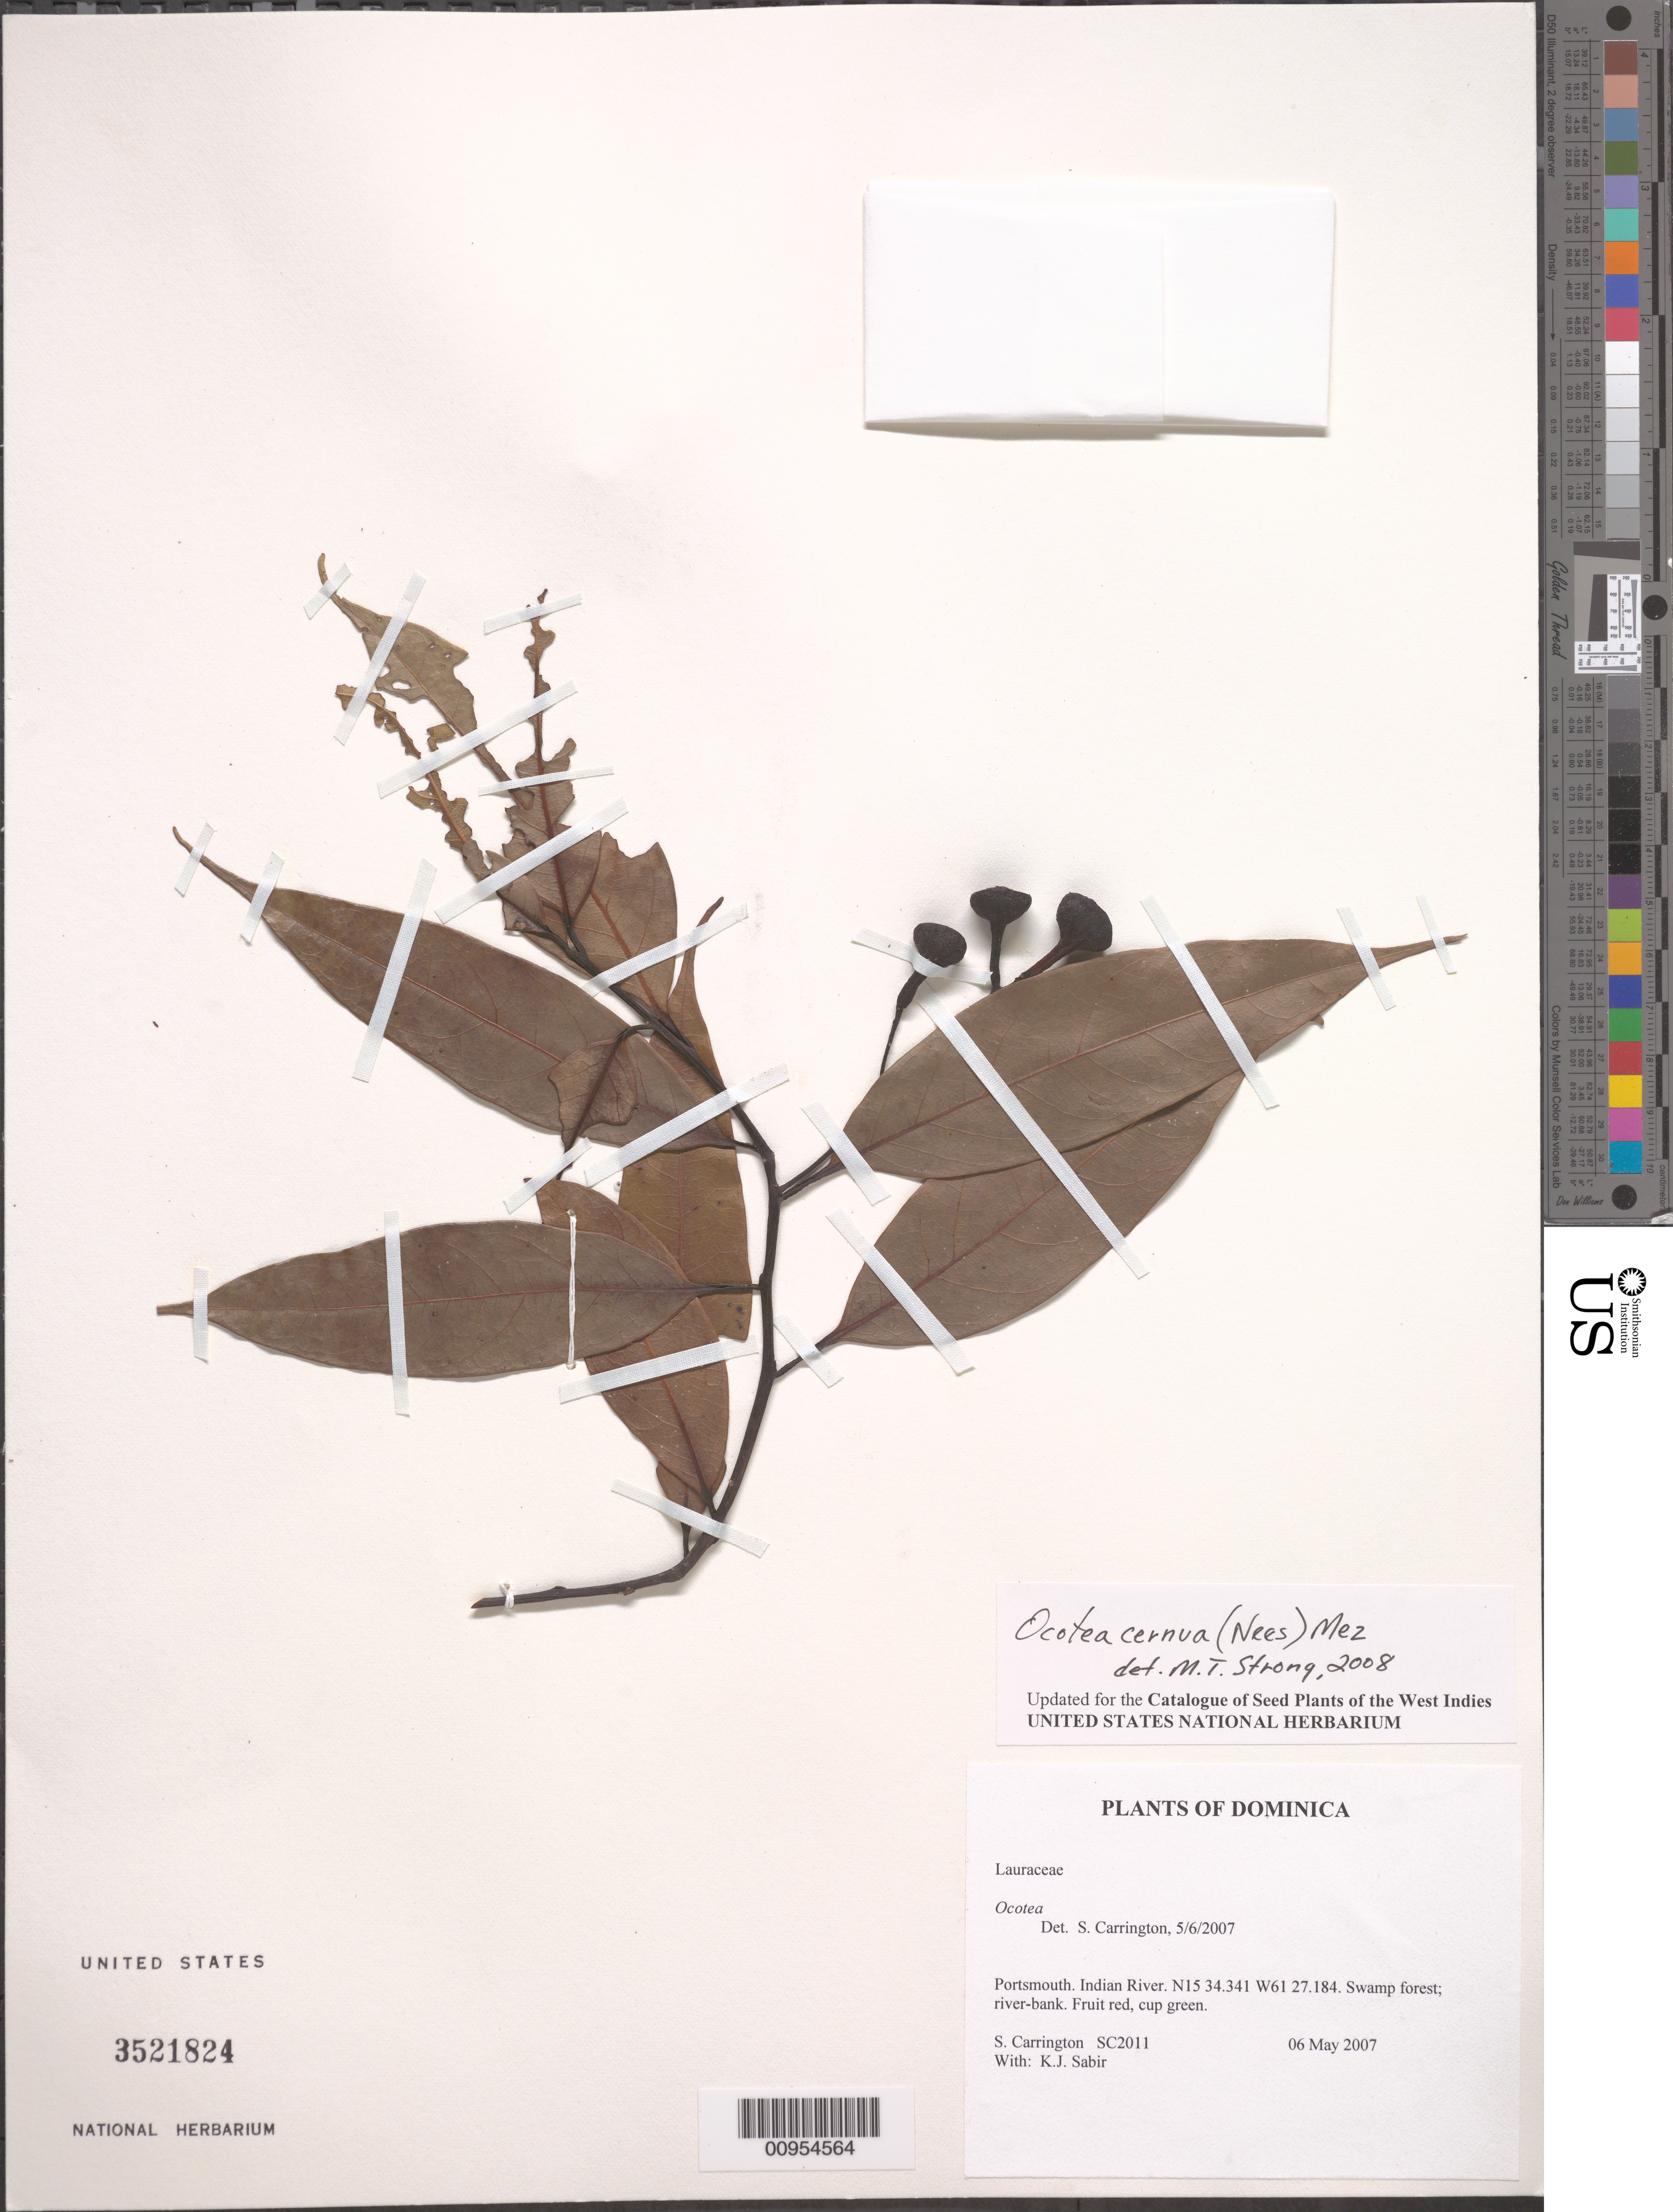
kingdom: Plantae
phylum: Tracheophyta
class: Magnoliopsida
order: Laurales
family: Lauraceae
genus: Ocotea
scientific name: Ocotea cernua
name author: (Nees) Mez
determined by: Strong, M. T., (US), Smithsonian Institution - National Museum of Natural History (UNITED STATES)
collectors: C. M. S. Carrington & K. Sabir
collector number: SC 2011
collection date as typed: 06 May 2007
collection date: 2007-05-06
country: Dominica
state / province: St. John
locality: Indian River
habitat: Swamp forest; river-bank.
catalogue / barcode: US 3521824